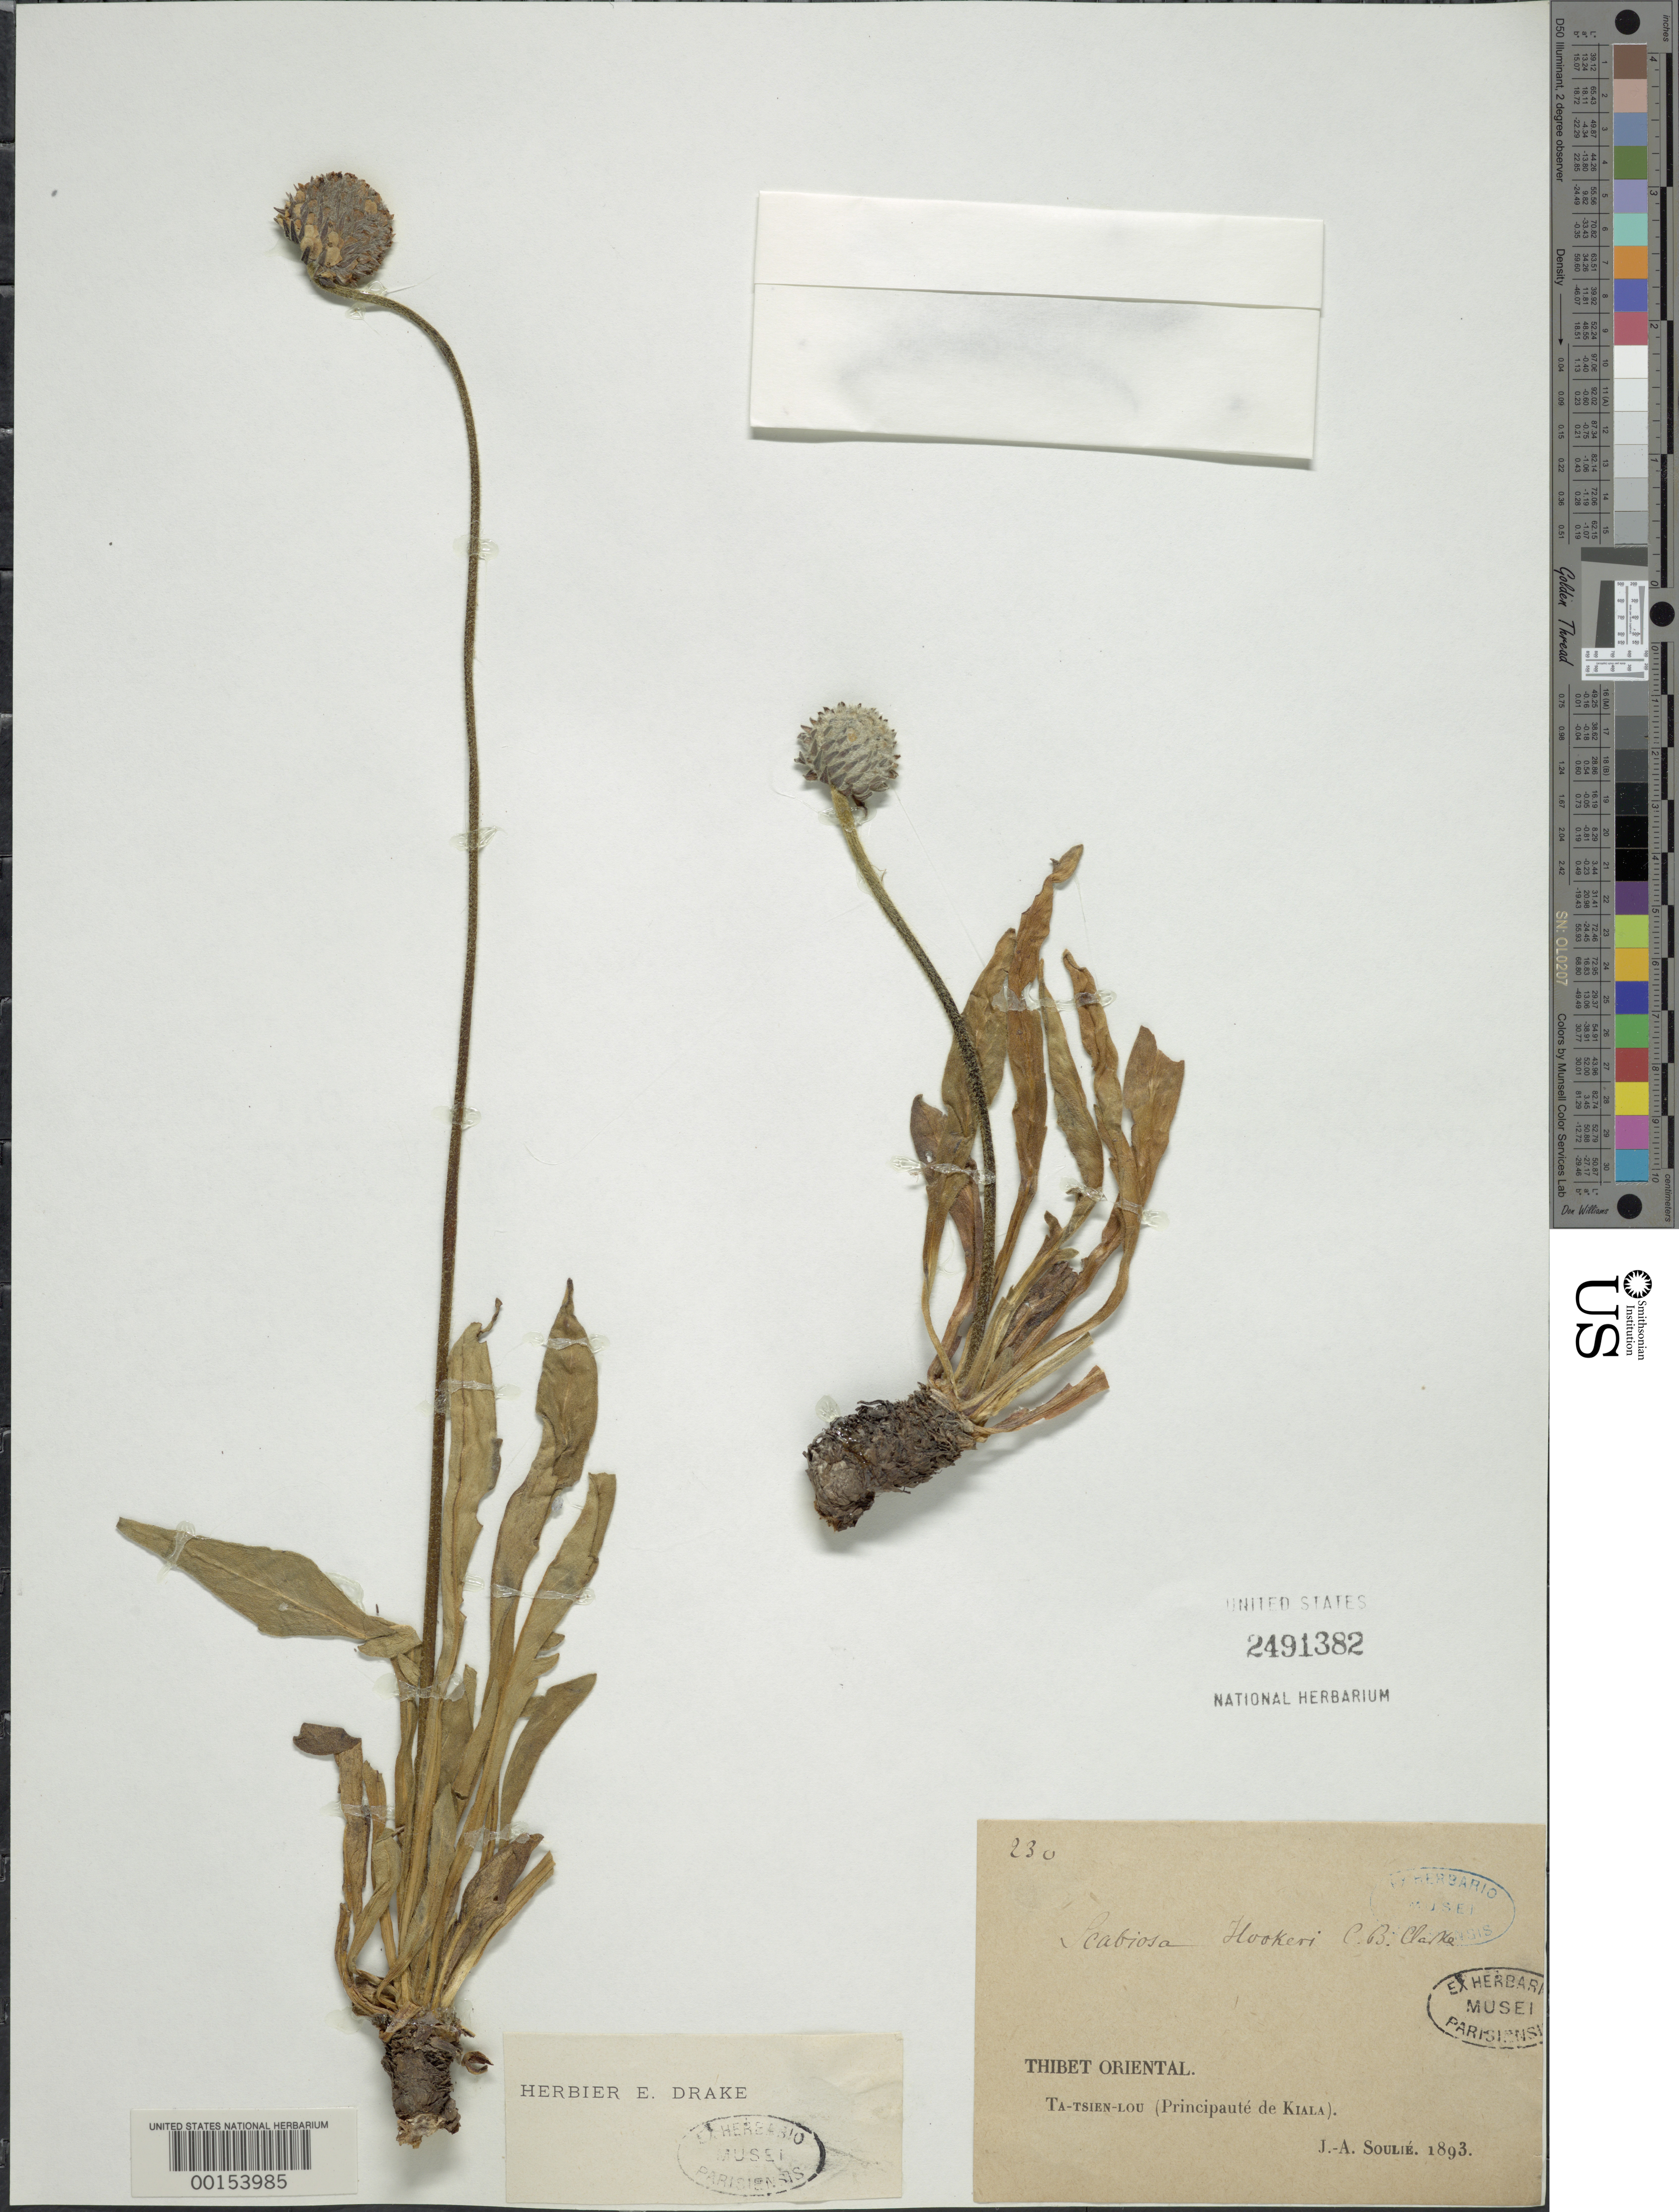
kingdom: Plantae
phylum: Tracheophyta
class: Magnoliopsida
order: Dipsacales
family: Caprifoliaceae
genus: Pterocephalus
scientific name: Pterocephalus hookeri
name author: C.B. Clarke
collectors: J. Soulié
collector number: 230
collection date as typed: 1893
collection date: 1893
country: China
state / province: Xizang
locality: Ta-Tsien-Lou, Kiala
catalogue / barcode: US 2491382